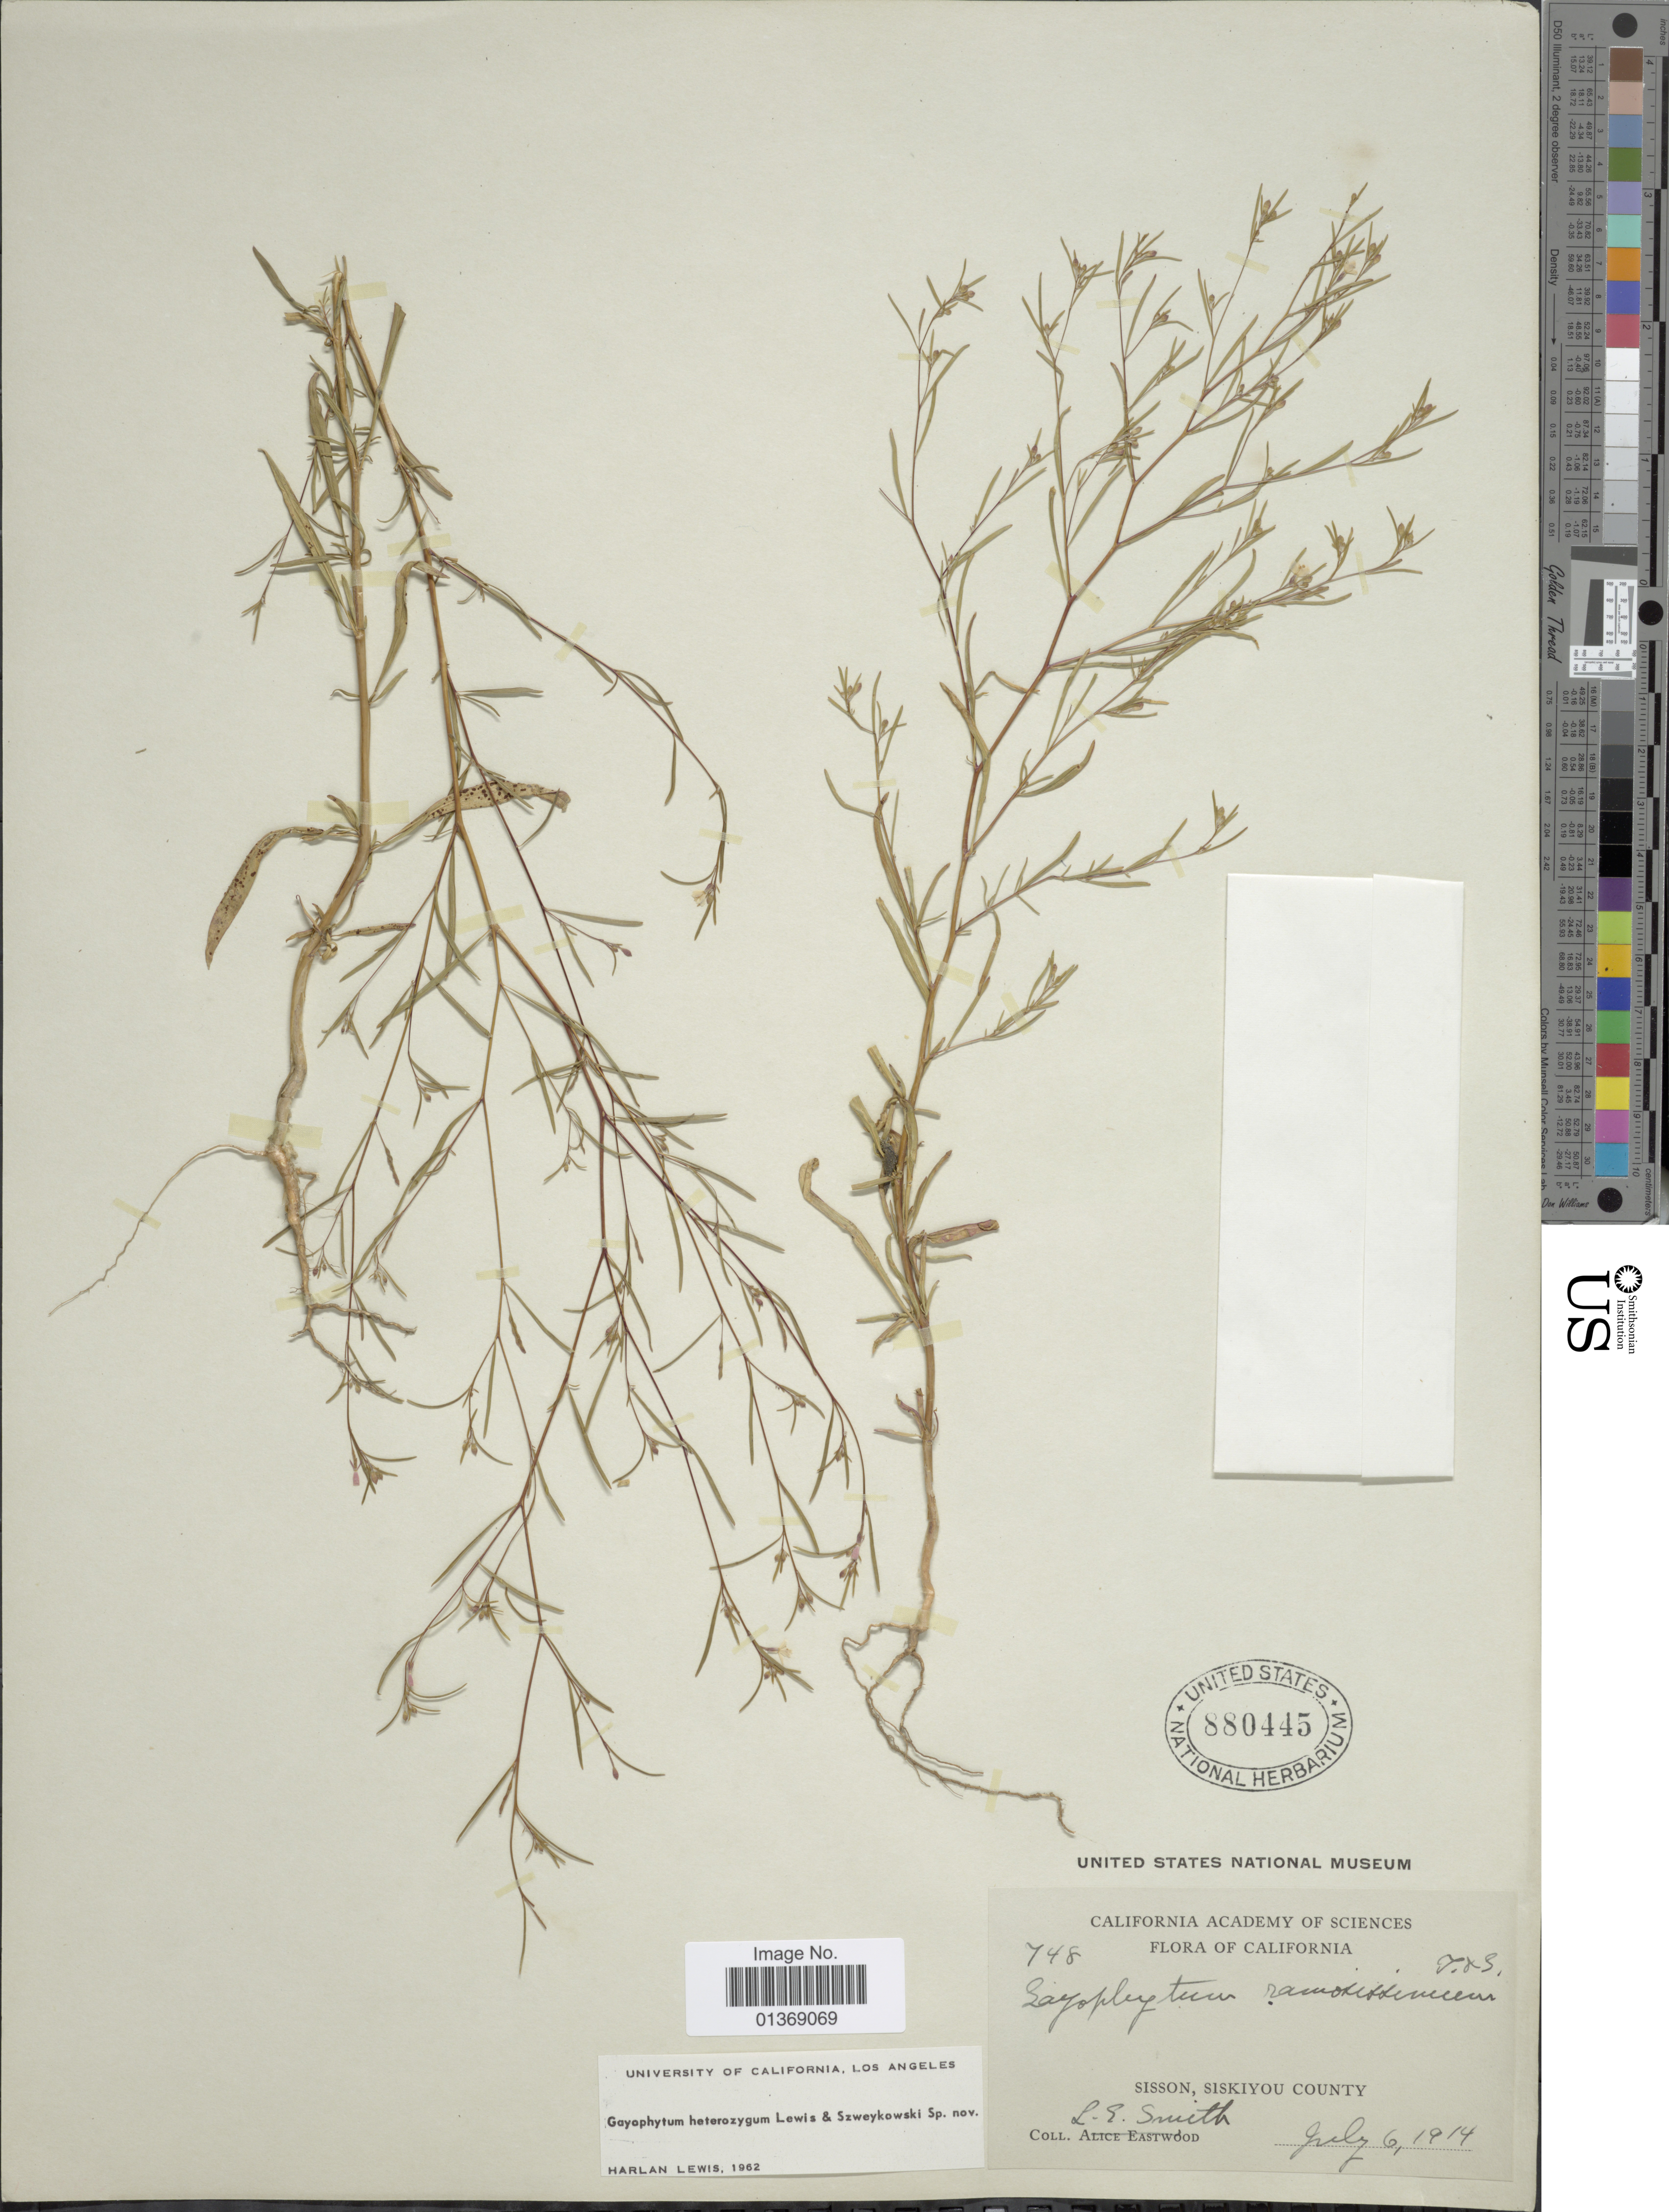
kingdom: Plantae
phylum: Tracheophyta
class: Magnoliopsida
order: Myrtales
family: Onagraceae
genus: Gayophytum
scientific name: Gayophytum heterozygum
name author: F. H. Lewis & Szweyk.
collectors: L. E. Smith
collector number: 748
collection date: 1914-07-06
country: United States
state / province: California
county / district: Siskiyou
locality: Sisson, Siskiyou County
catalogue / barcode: US 880445